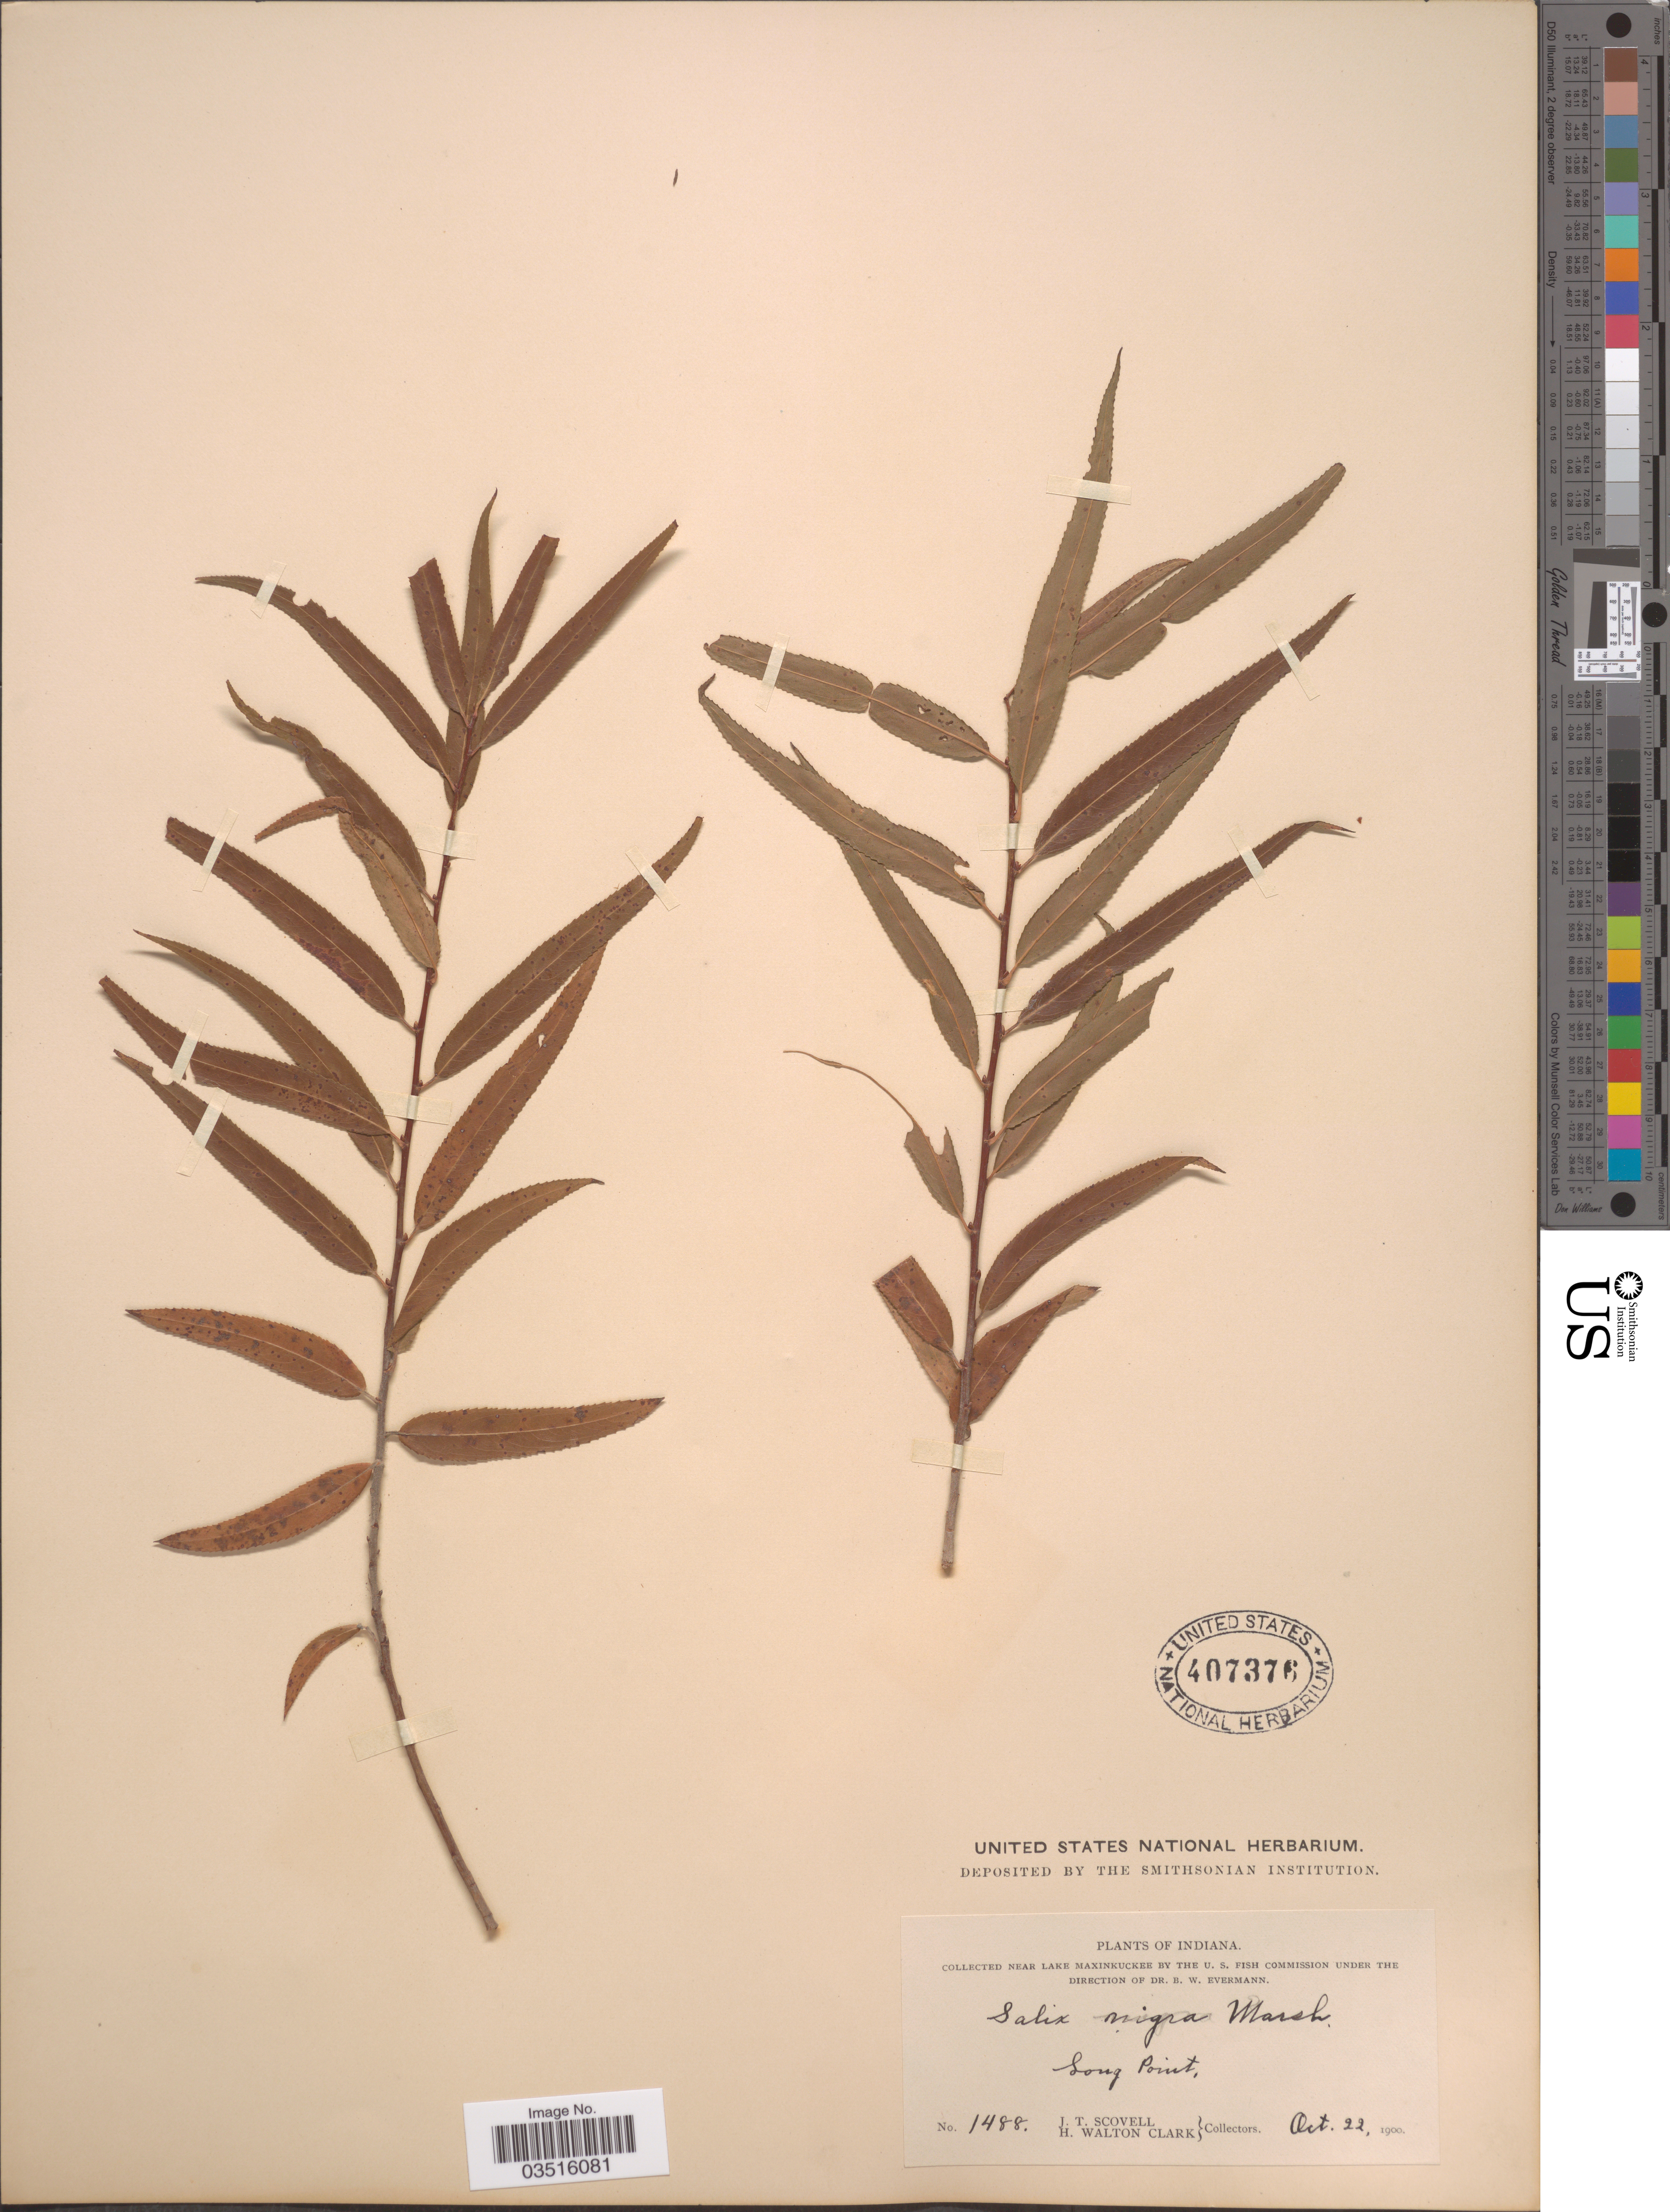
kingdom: Plantae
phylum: Tracheophyta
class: Magnoliopsida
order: Malpighiales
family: Salicaceae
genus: Salix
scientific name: Salix nigra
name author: Marshall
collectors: J. T. Scovell & H. W. Clark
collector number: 1488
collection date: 1900-10-22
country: United States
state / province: Indiana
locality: Long Point.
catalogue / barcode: US 407376